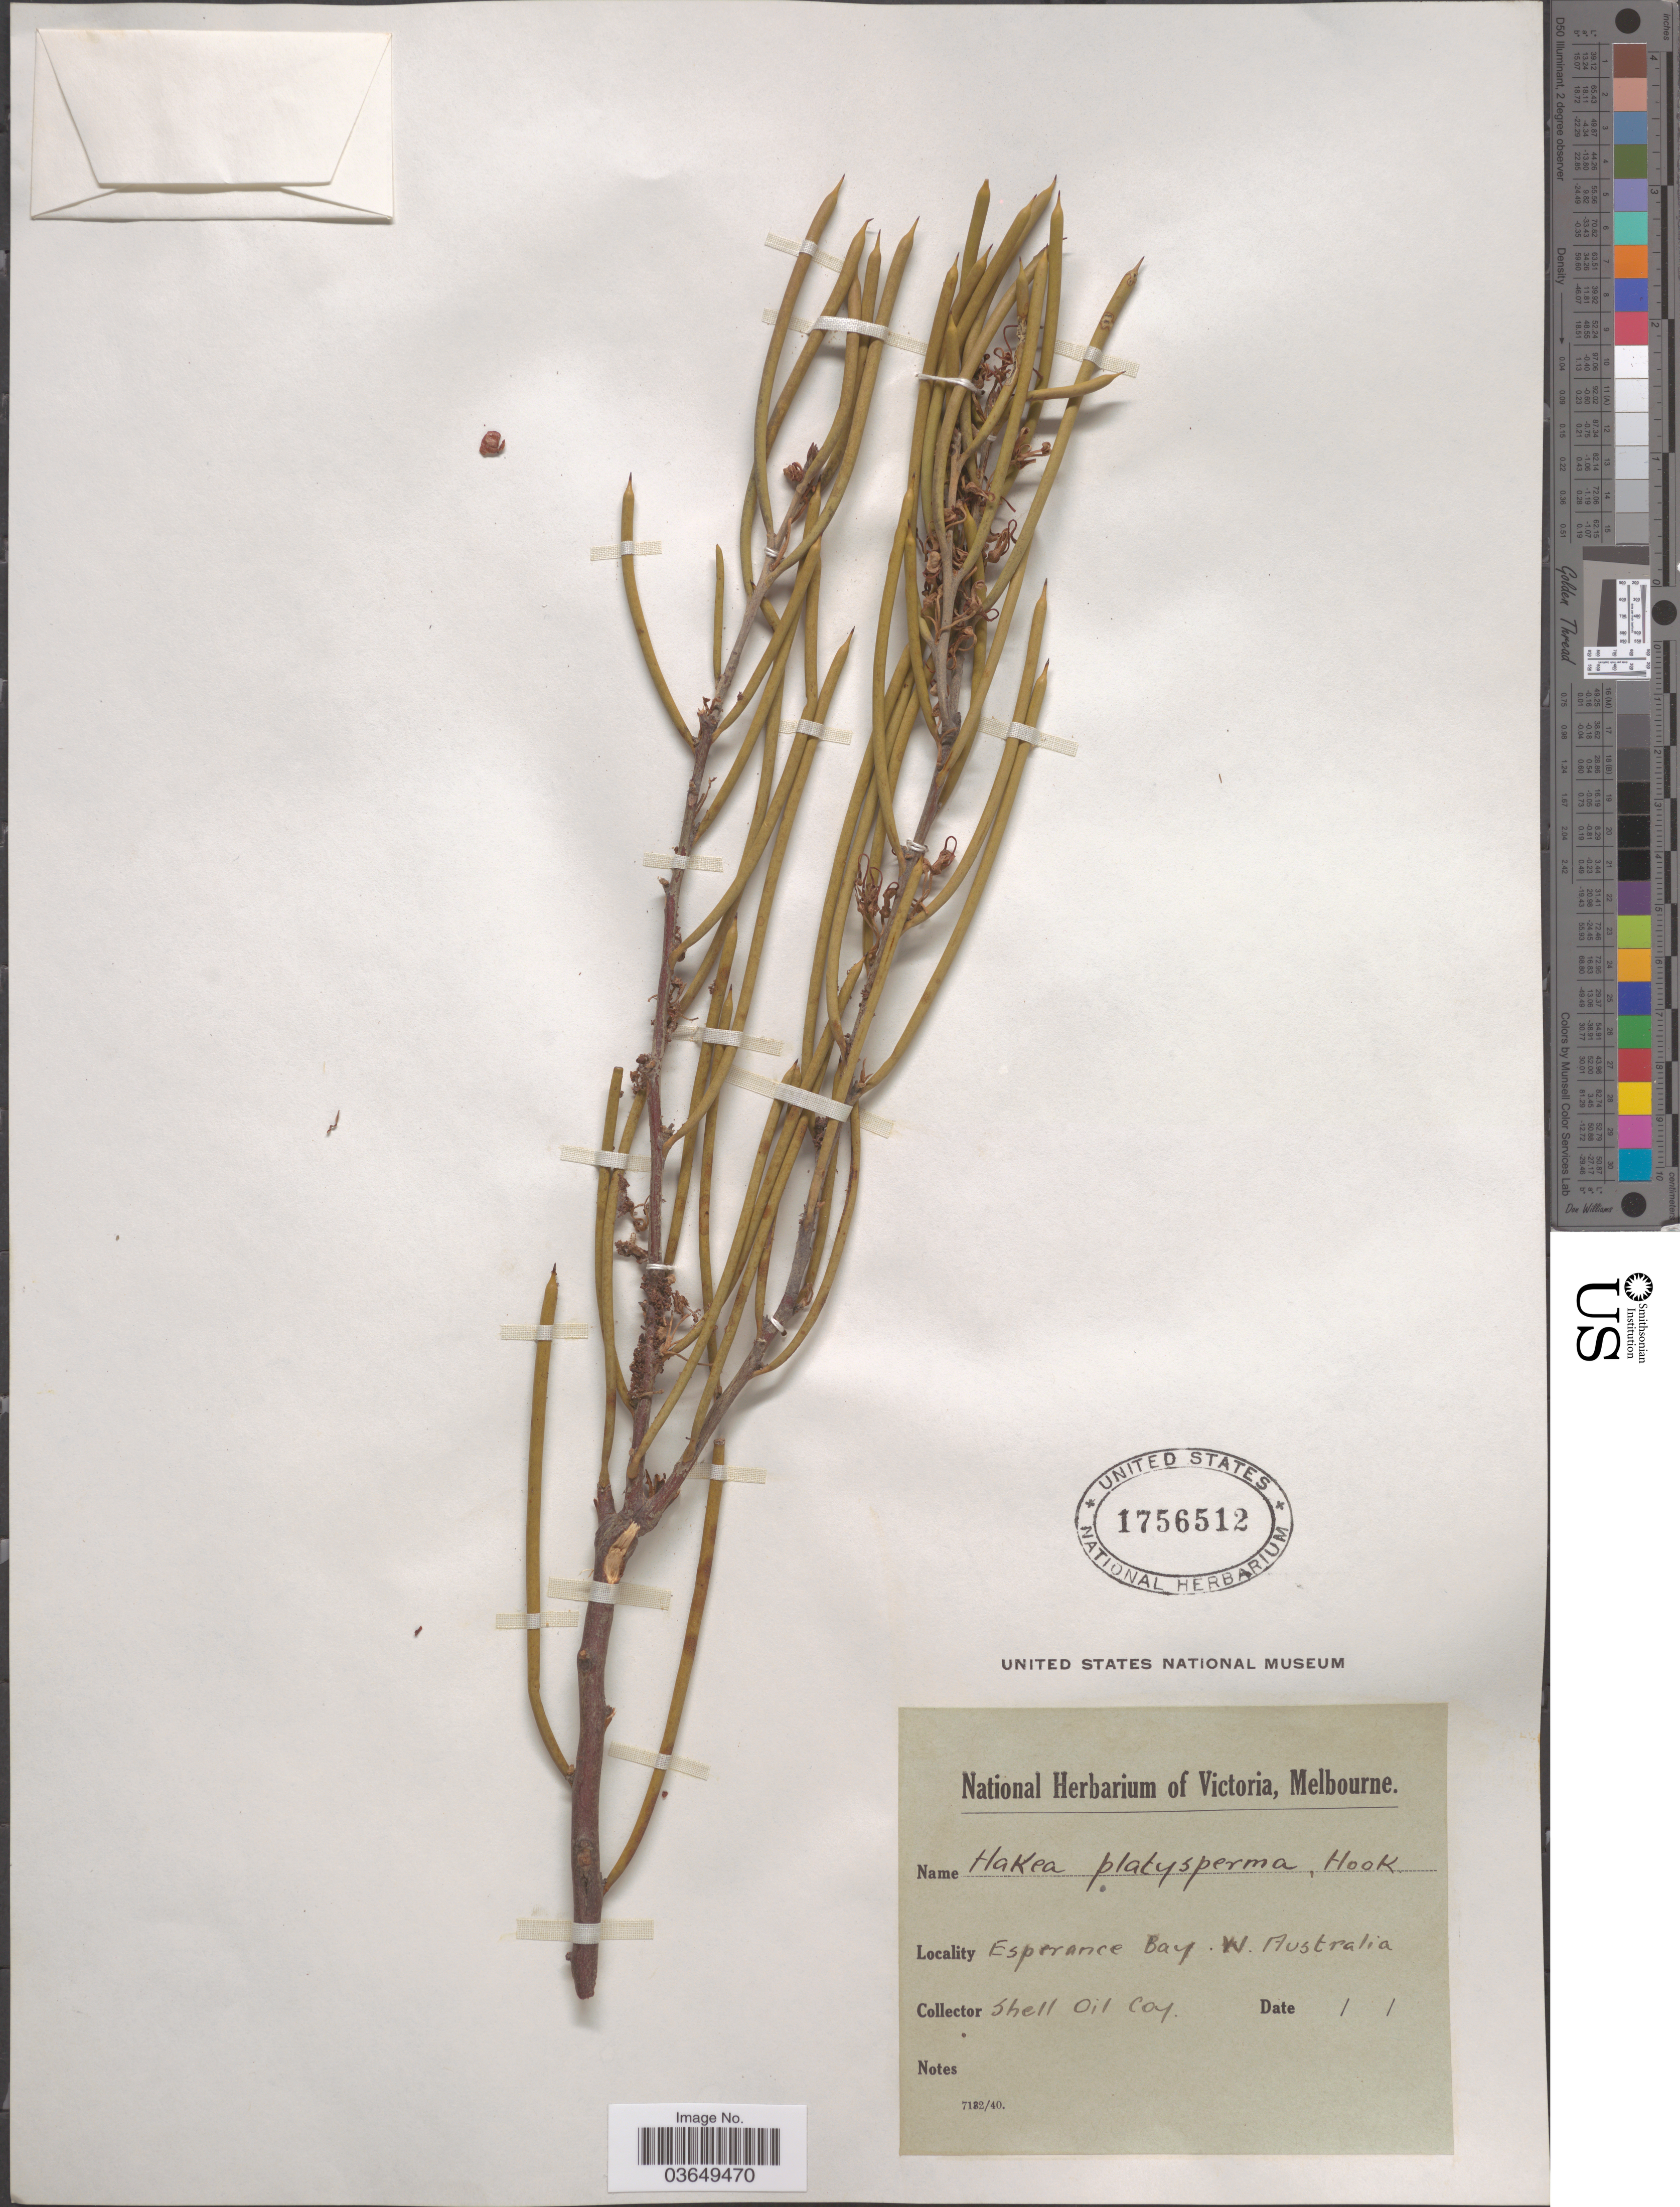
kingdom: Plantae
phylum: Tracheophyta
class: Magnoliopsida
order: Proteales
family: Proteaceae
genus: Hakea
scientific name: Hakea platysperma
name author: Hook.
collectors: Shell Oil Corp.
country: Australia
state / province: Western Australia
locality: Esperance Bay. W. Australia.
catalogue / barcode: US 1756512